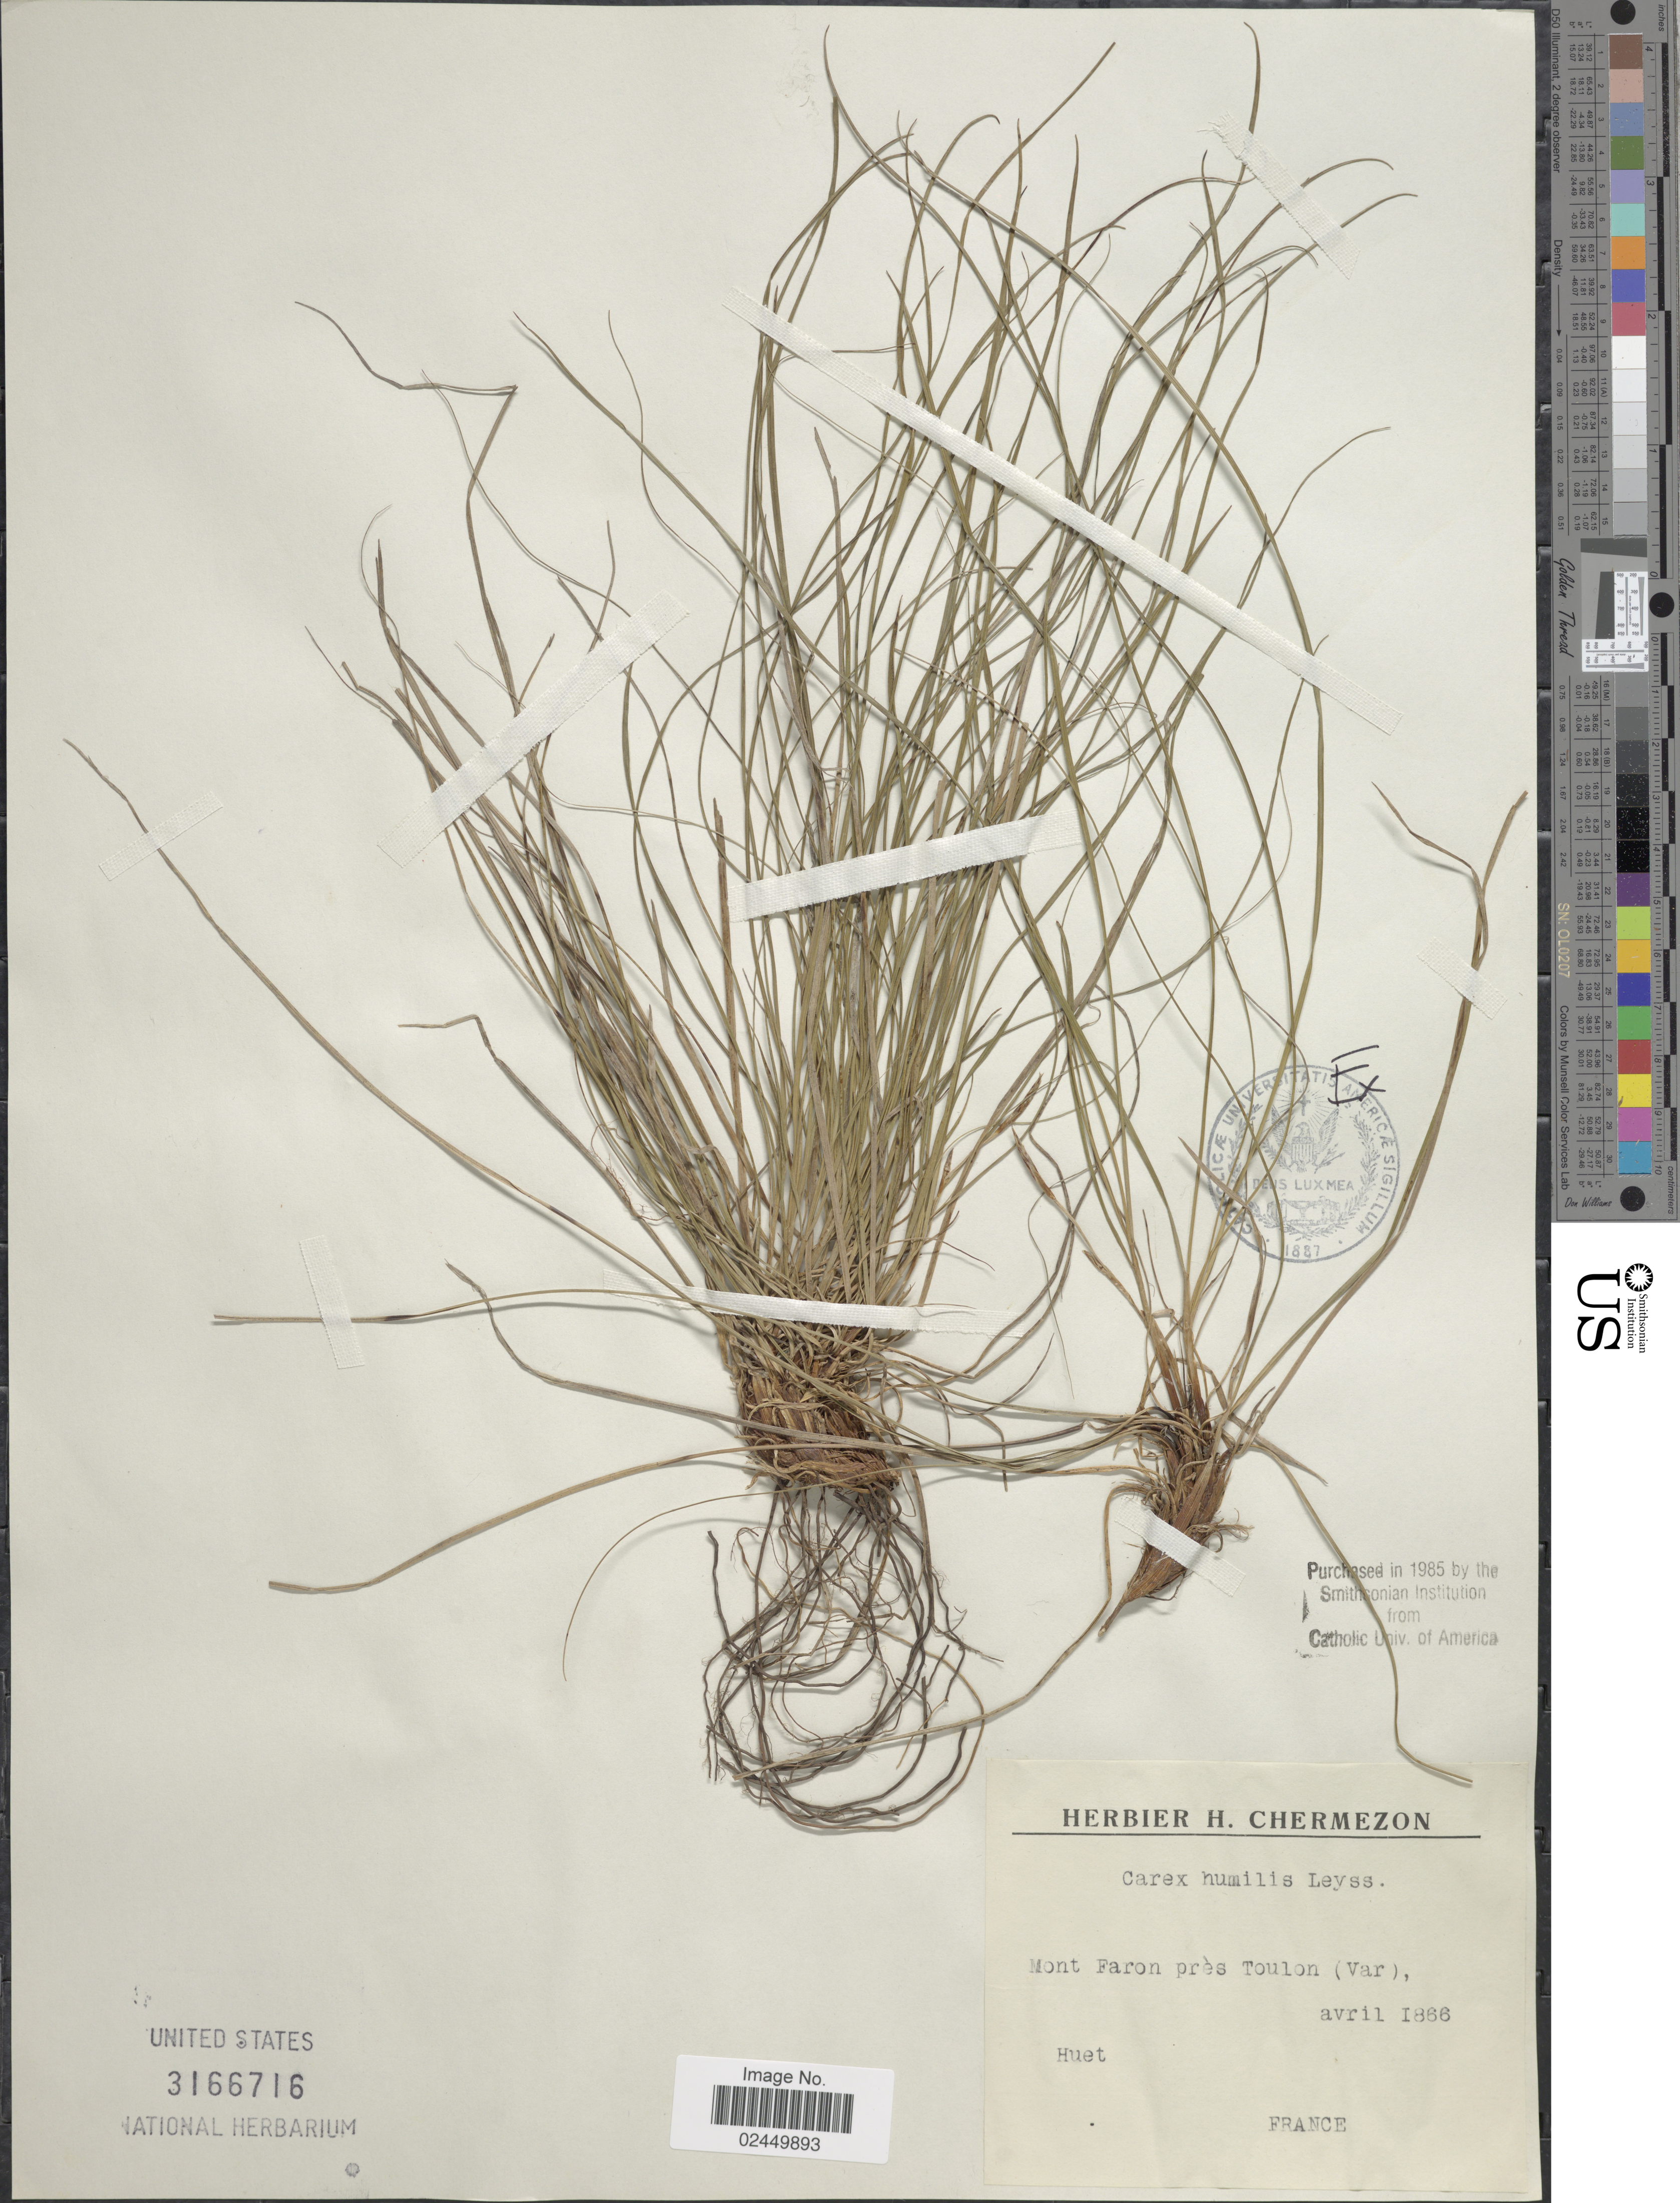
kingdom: Plantae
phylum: Tracheophyta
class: Liliopsida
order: Poales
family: Cyperaceae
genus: Carex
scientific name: Carex humilis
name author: Leyss.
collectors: Ex herb. H. Chermezon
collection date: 1866-04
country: France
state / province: Provence-Alpes-Côte d'Azur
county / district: Var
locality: Mont Faron pres Toulon (Var)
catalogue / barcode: US 3166716